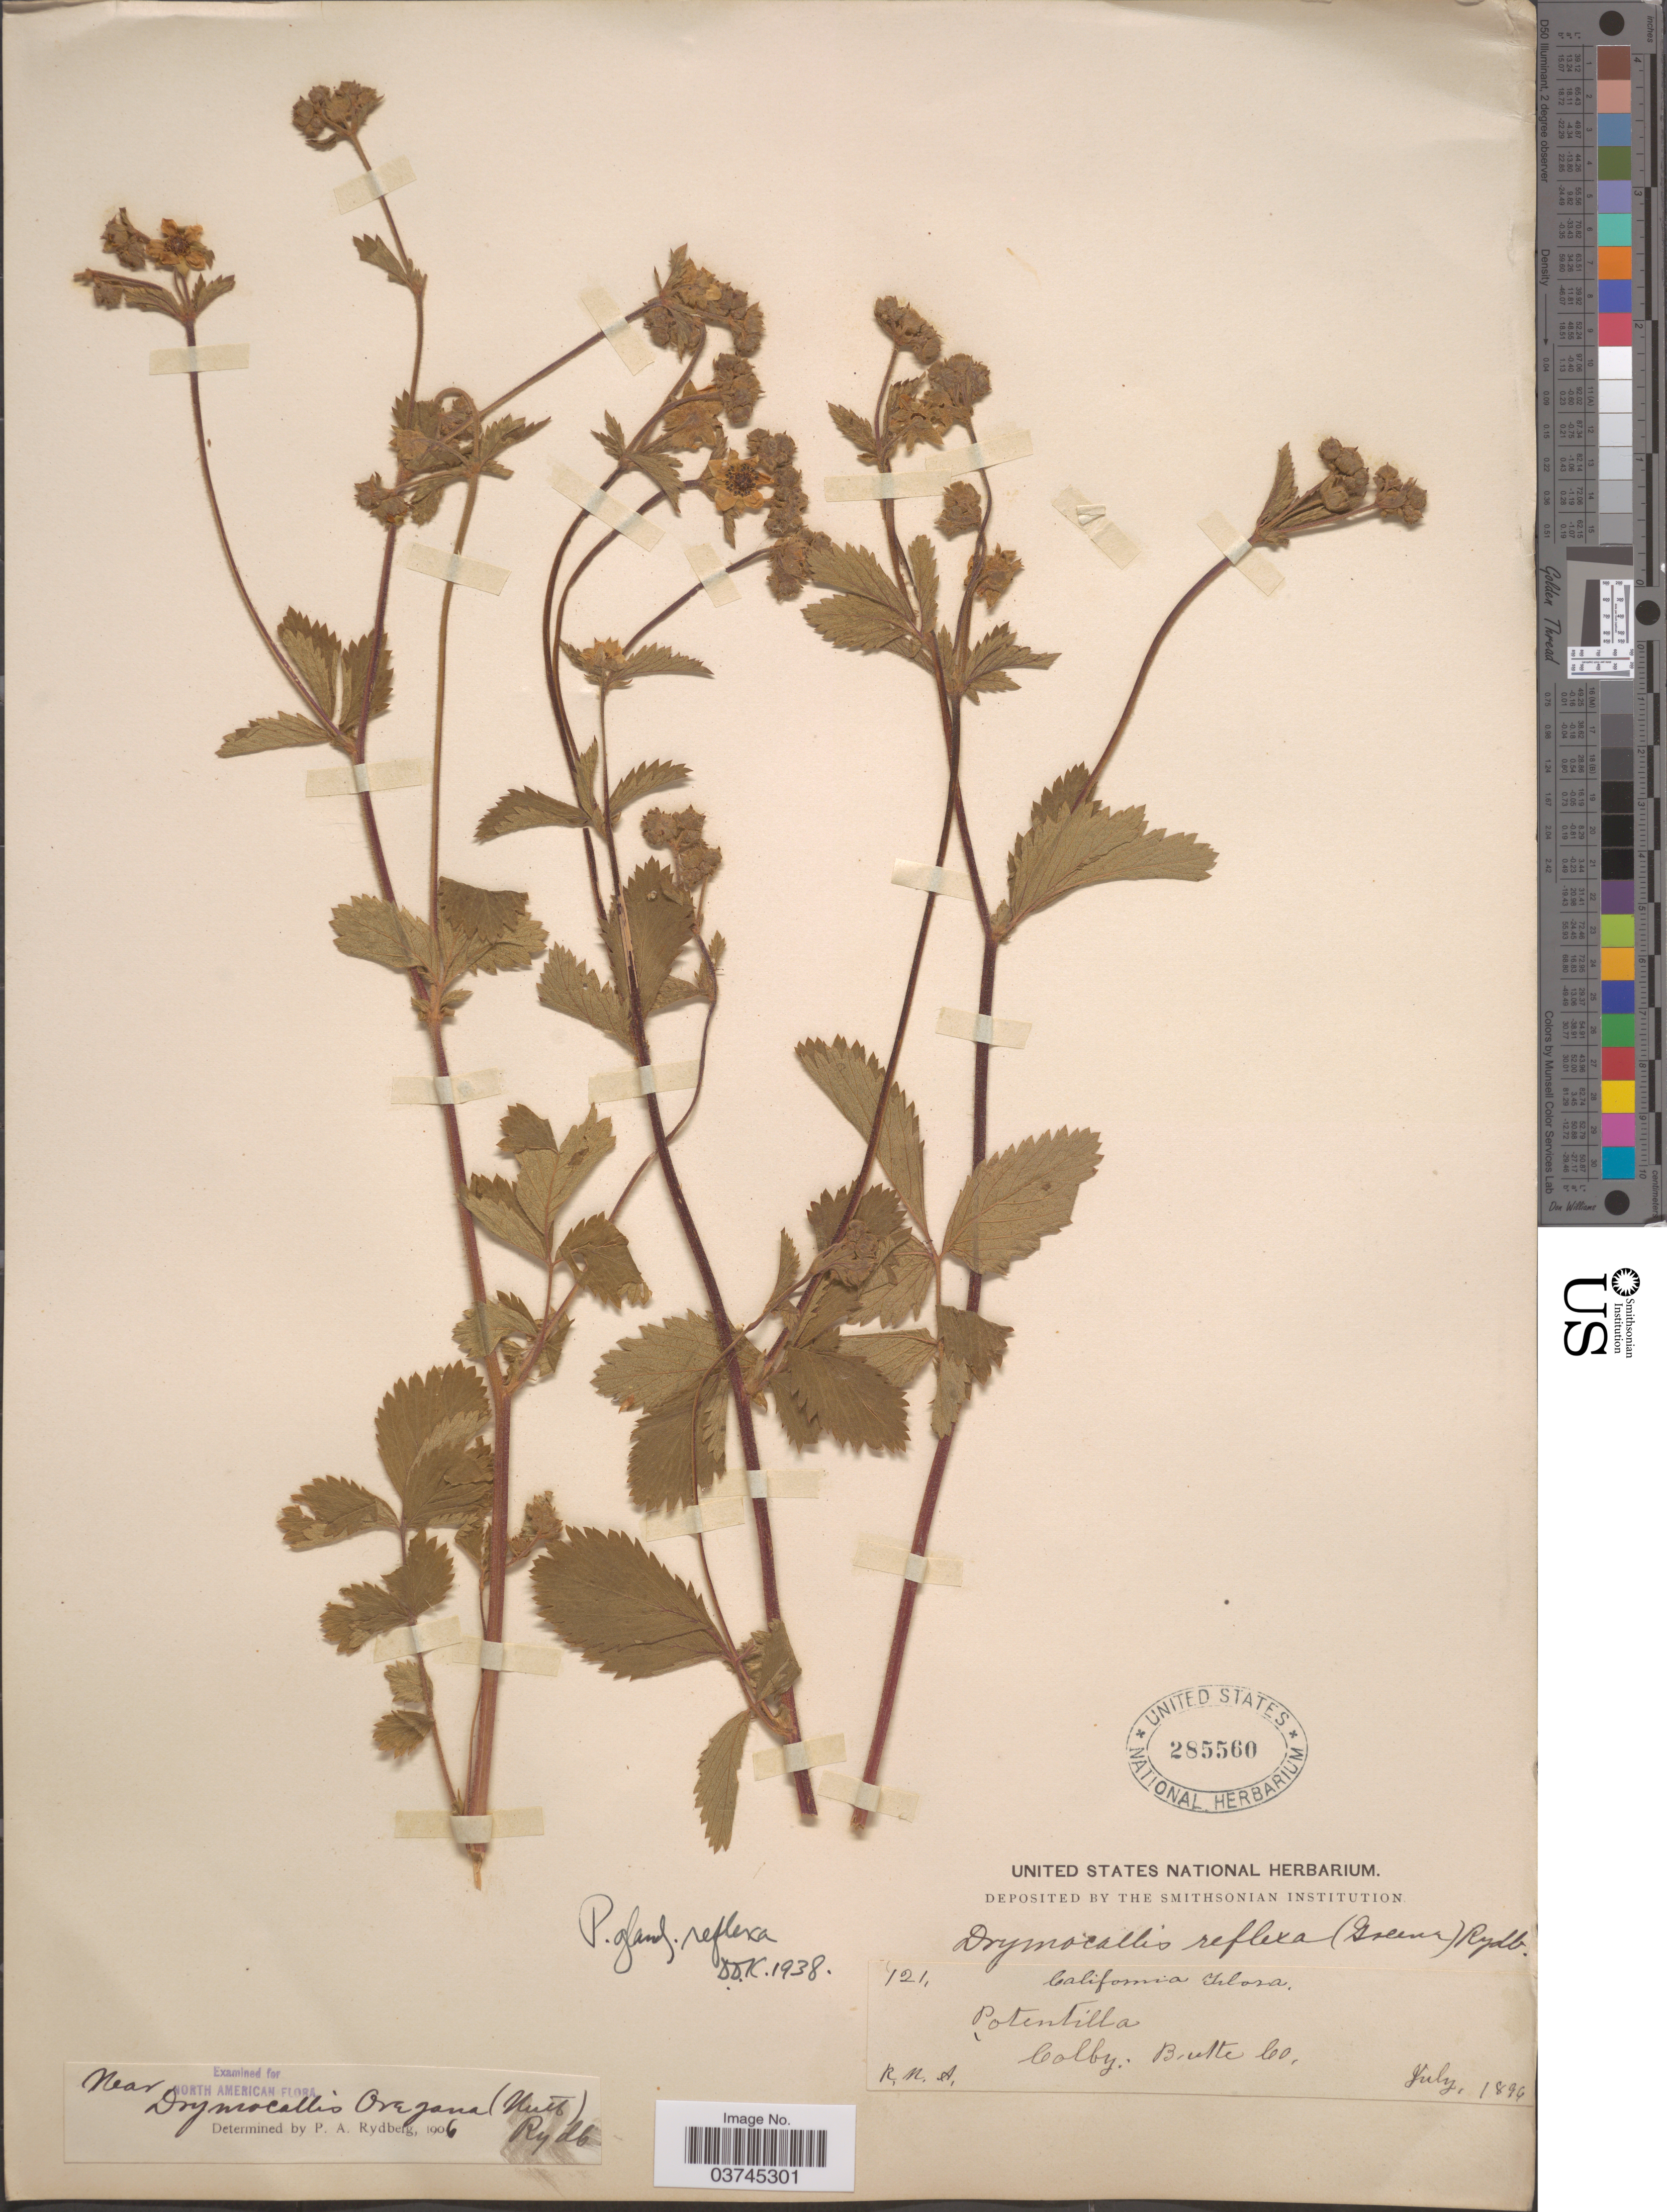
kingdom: Plantae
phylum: Tracheophyta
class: Magnoliopsida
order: Rosales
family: Rosaceae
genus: Drymocallis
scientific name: Drymocallis glandulosa subsp. reflexa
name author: (Greene) Soják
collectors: R. M. A.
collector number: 121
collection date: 1899-07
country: United States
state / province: California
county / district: Butte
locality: Colby. Butte Co.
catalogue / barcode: US 285560